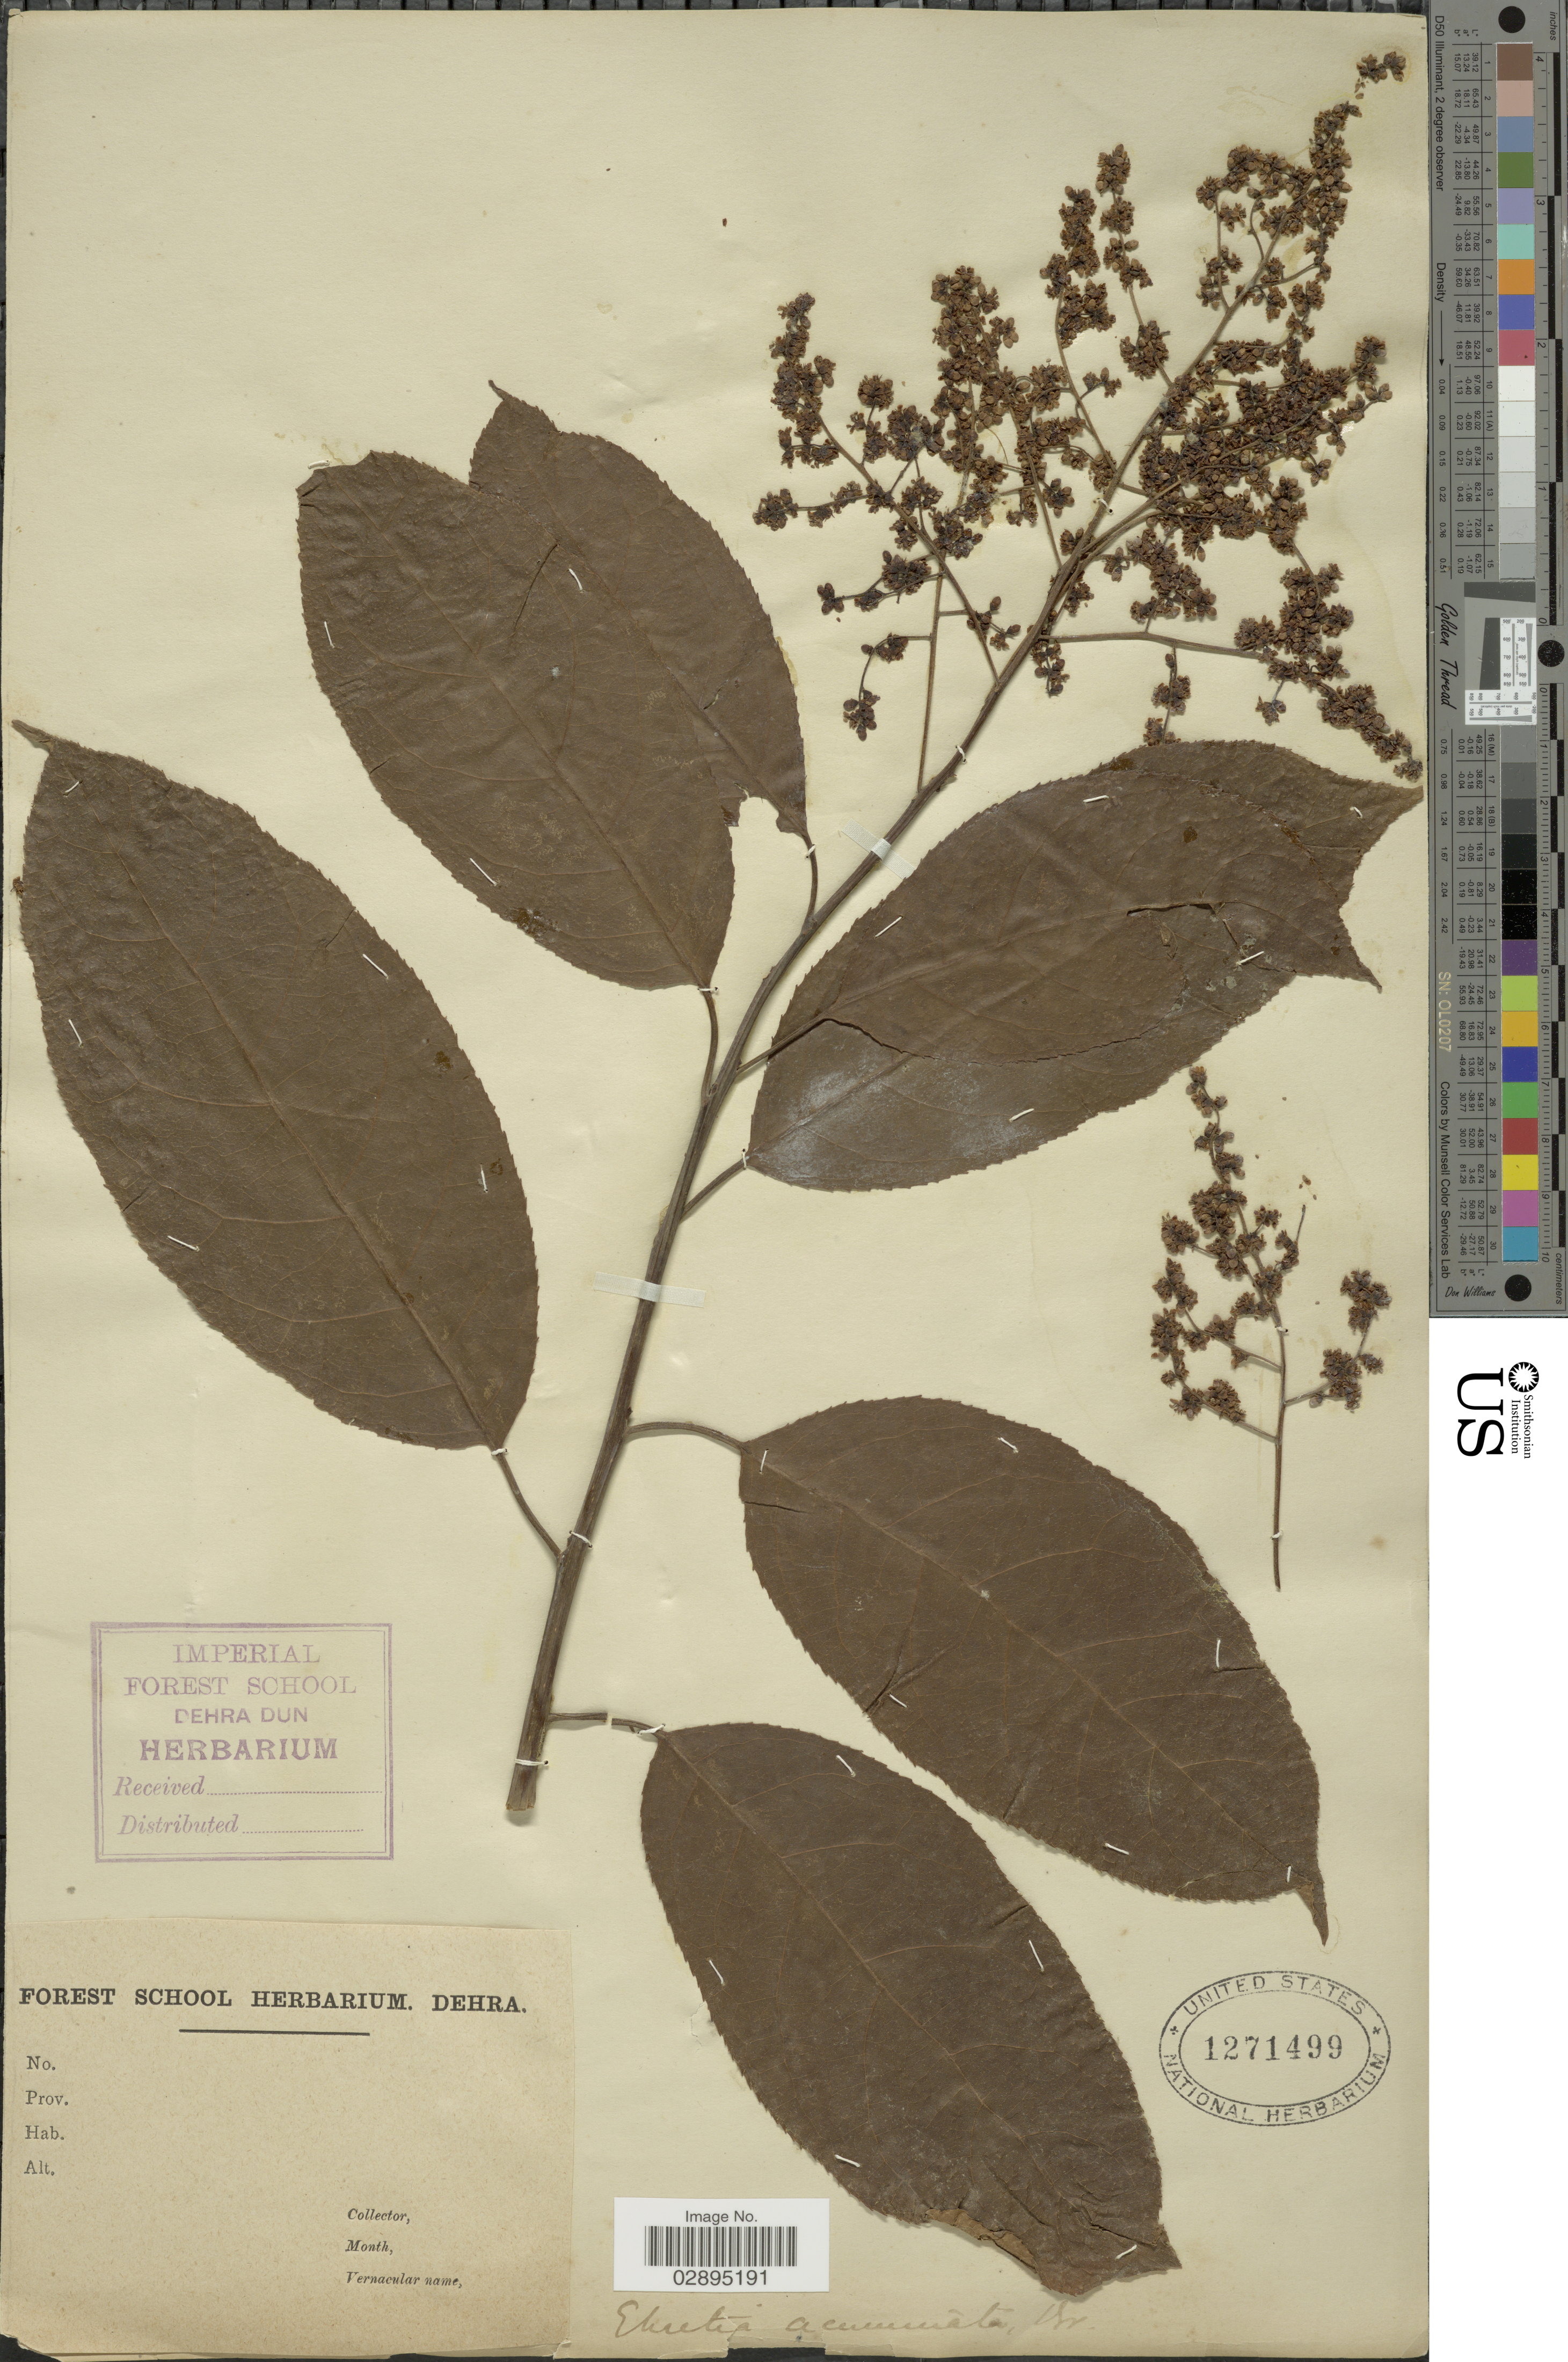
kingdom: Plantae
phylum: Tracheophyta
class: Magnoliopsida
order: Boraginales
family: Ehretiaceae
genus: Ehretia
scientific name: Ehretia acuminata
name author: R. Br.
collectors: Ex herb. Forest School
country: India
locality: Dehra.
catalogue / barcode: US 1271499